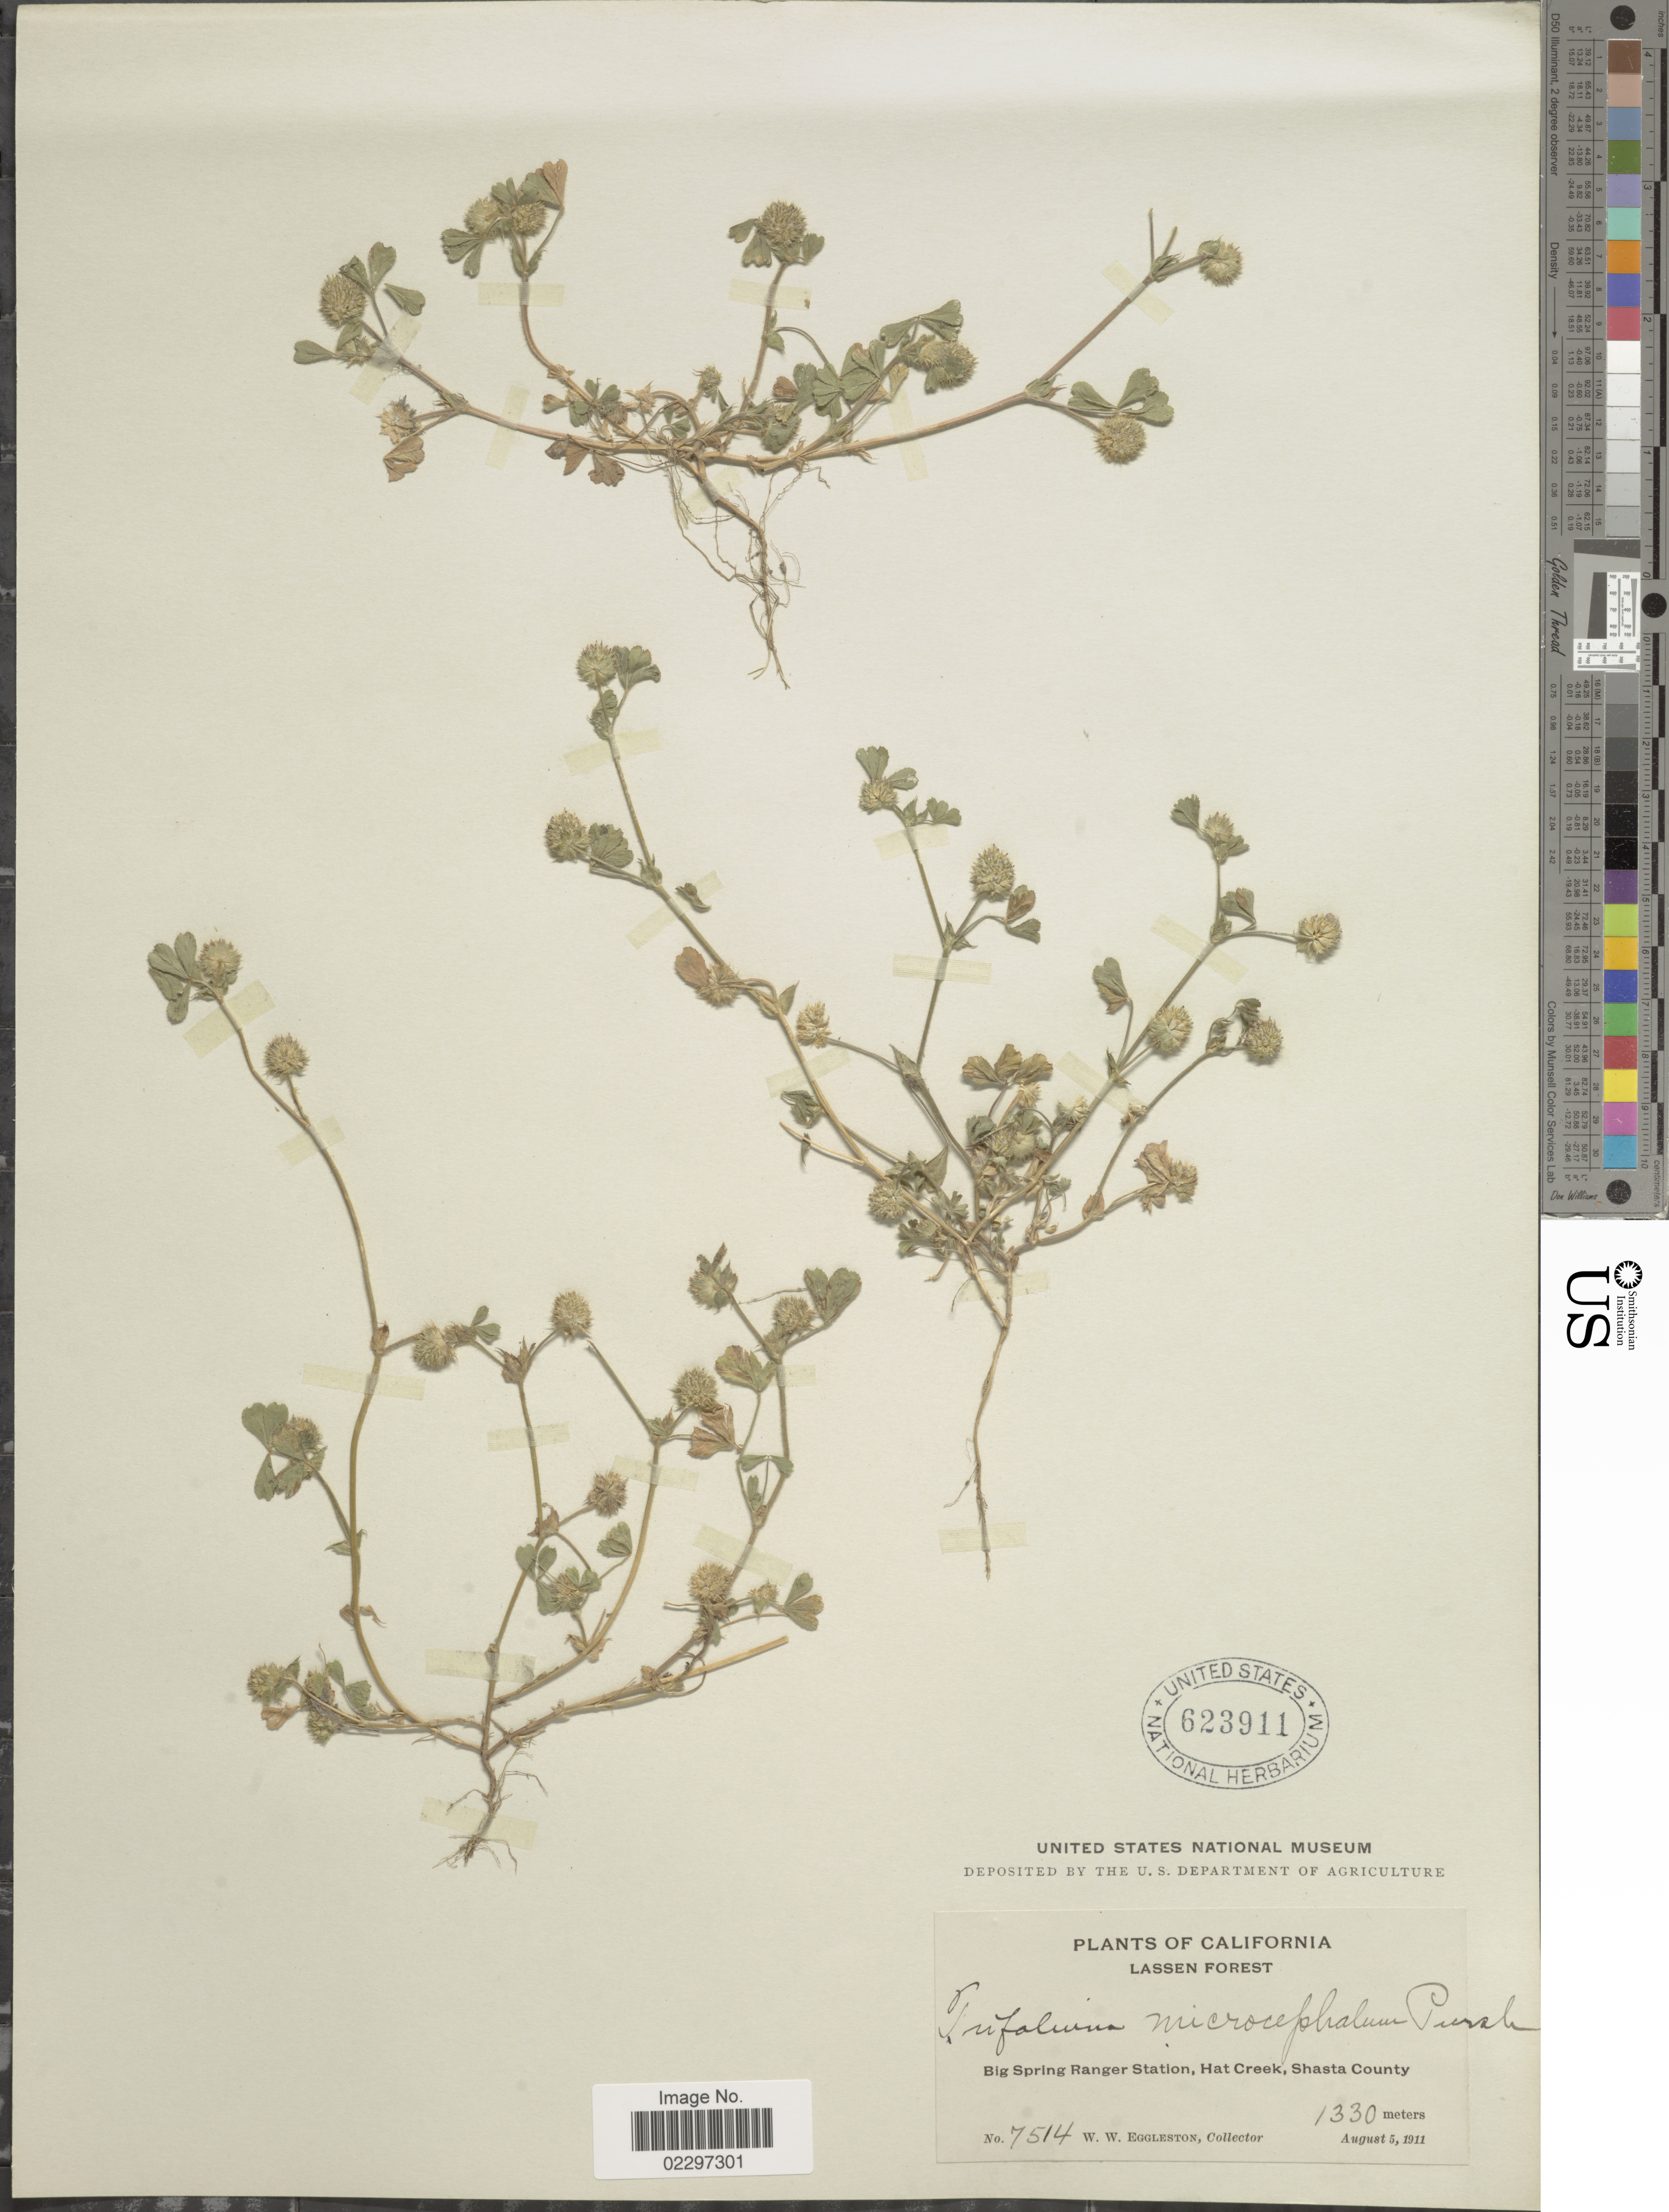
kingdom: Plantae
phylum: Tracheophyta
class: Magnoliopsida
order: Fabales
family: Fabaceae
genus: Trifolium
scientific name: Trifolium microcephalum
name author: Pursh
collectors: W. W. Eggleston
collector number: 7514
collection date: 1911-08-05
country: United States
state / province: California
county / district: Shasta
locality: Lassen Forest. Big Spring Ranger Station, Hat Creek, Shasta County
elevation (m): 1330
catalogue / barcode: US 623911